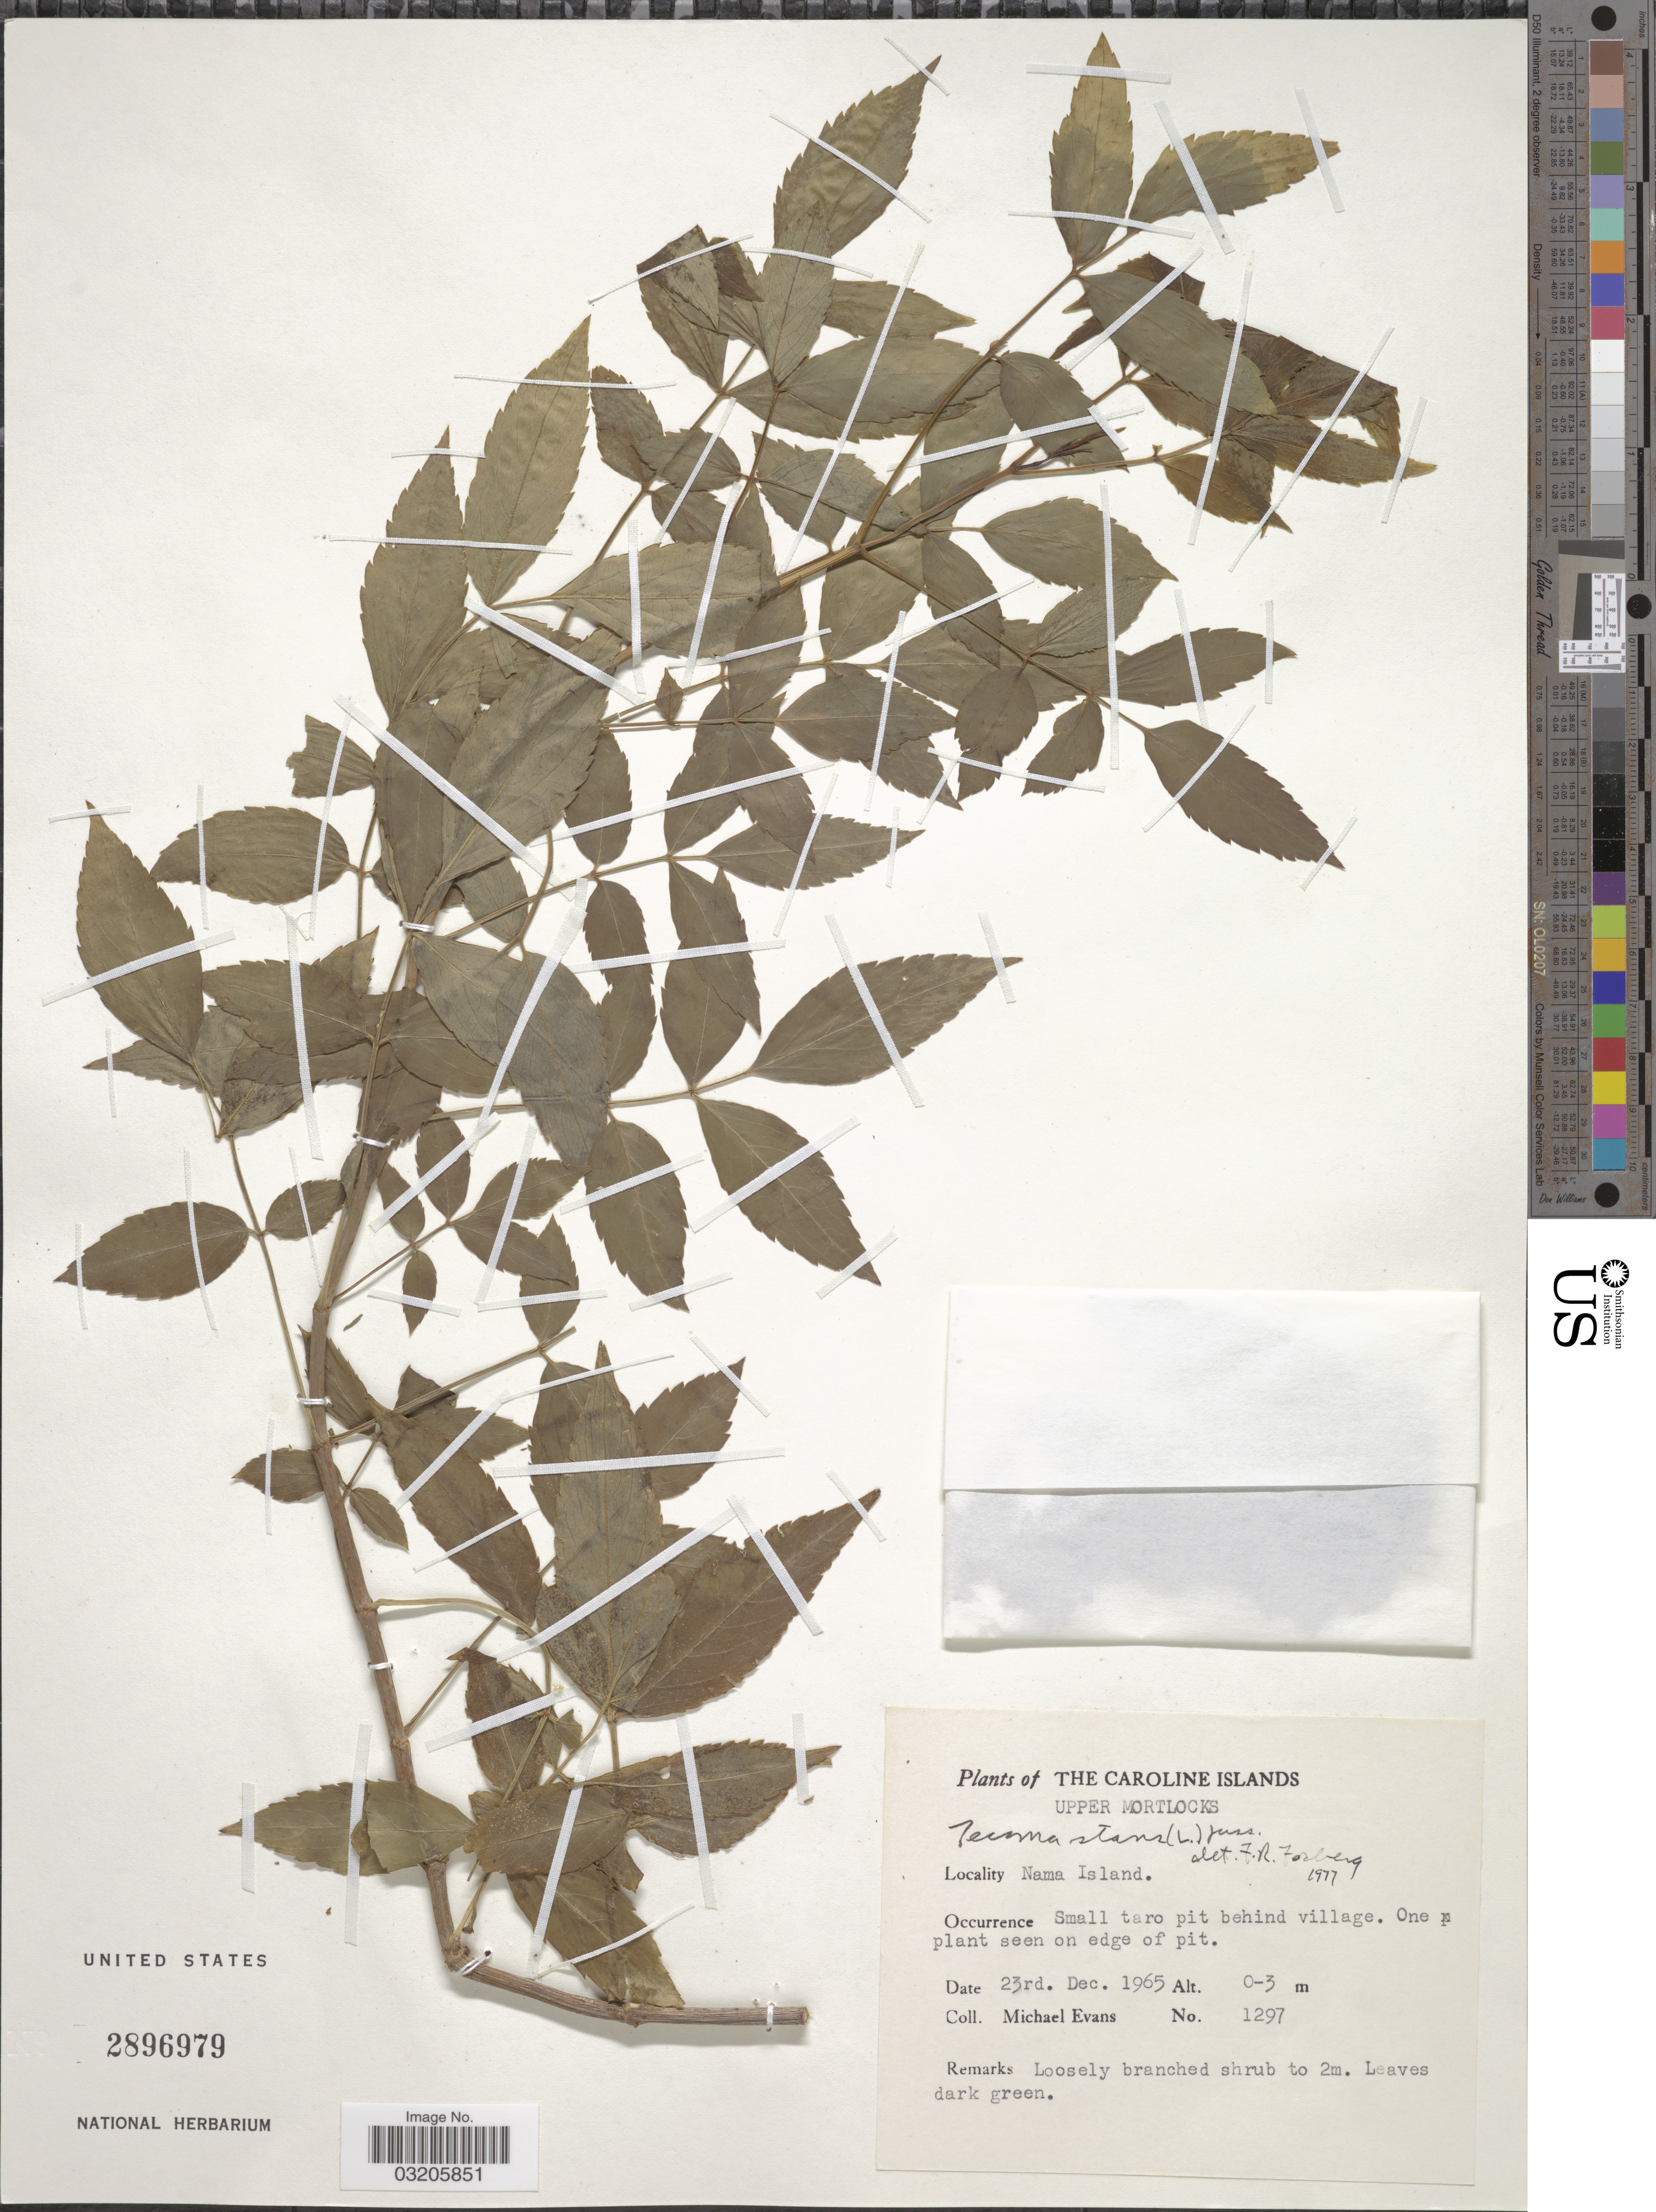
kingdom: Plantae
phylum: Tracheophyta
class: Magnoliopsida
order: Lamiales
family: Bignoniaceae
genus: Tecoma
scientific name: Tecoma stans var. stans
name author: (L.) Juss. ex Kunth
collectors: M. Evans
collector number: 1297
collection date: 1965-12-23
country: Micronesia, Federated States of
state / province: Truk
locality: The Caroline Islands. Upper Mortlocks. Nama Islands. Small taro pit behind village.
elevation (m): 0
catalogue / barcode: US 2896979